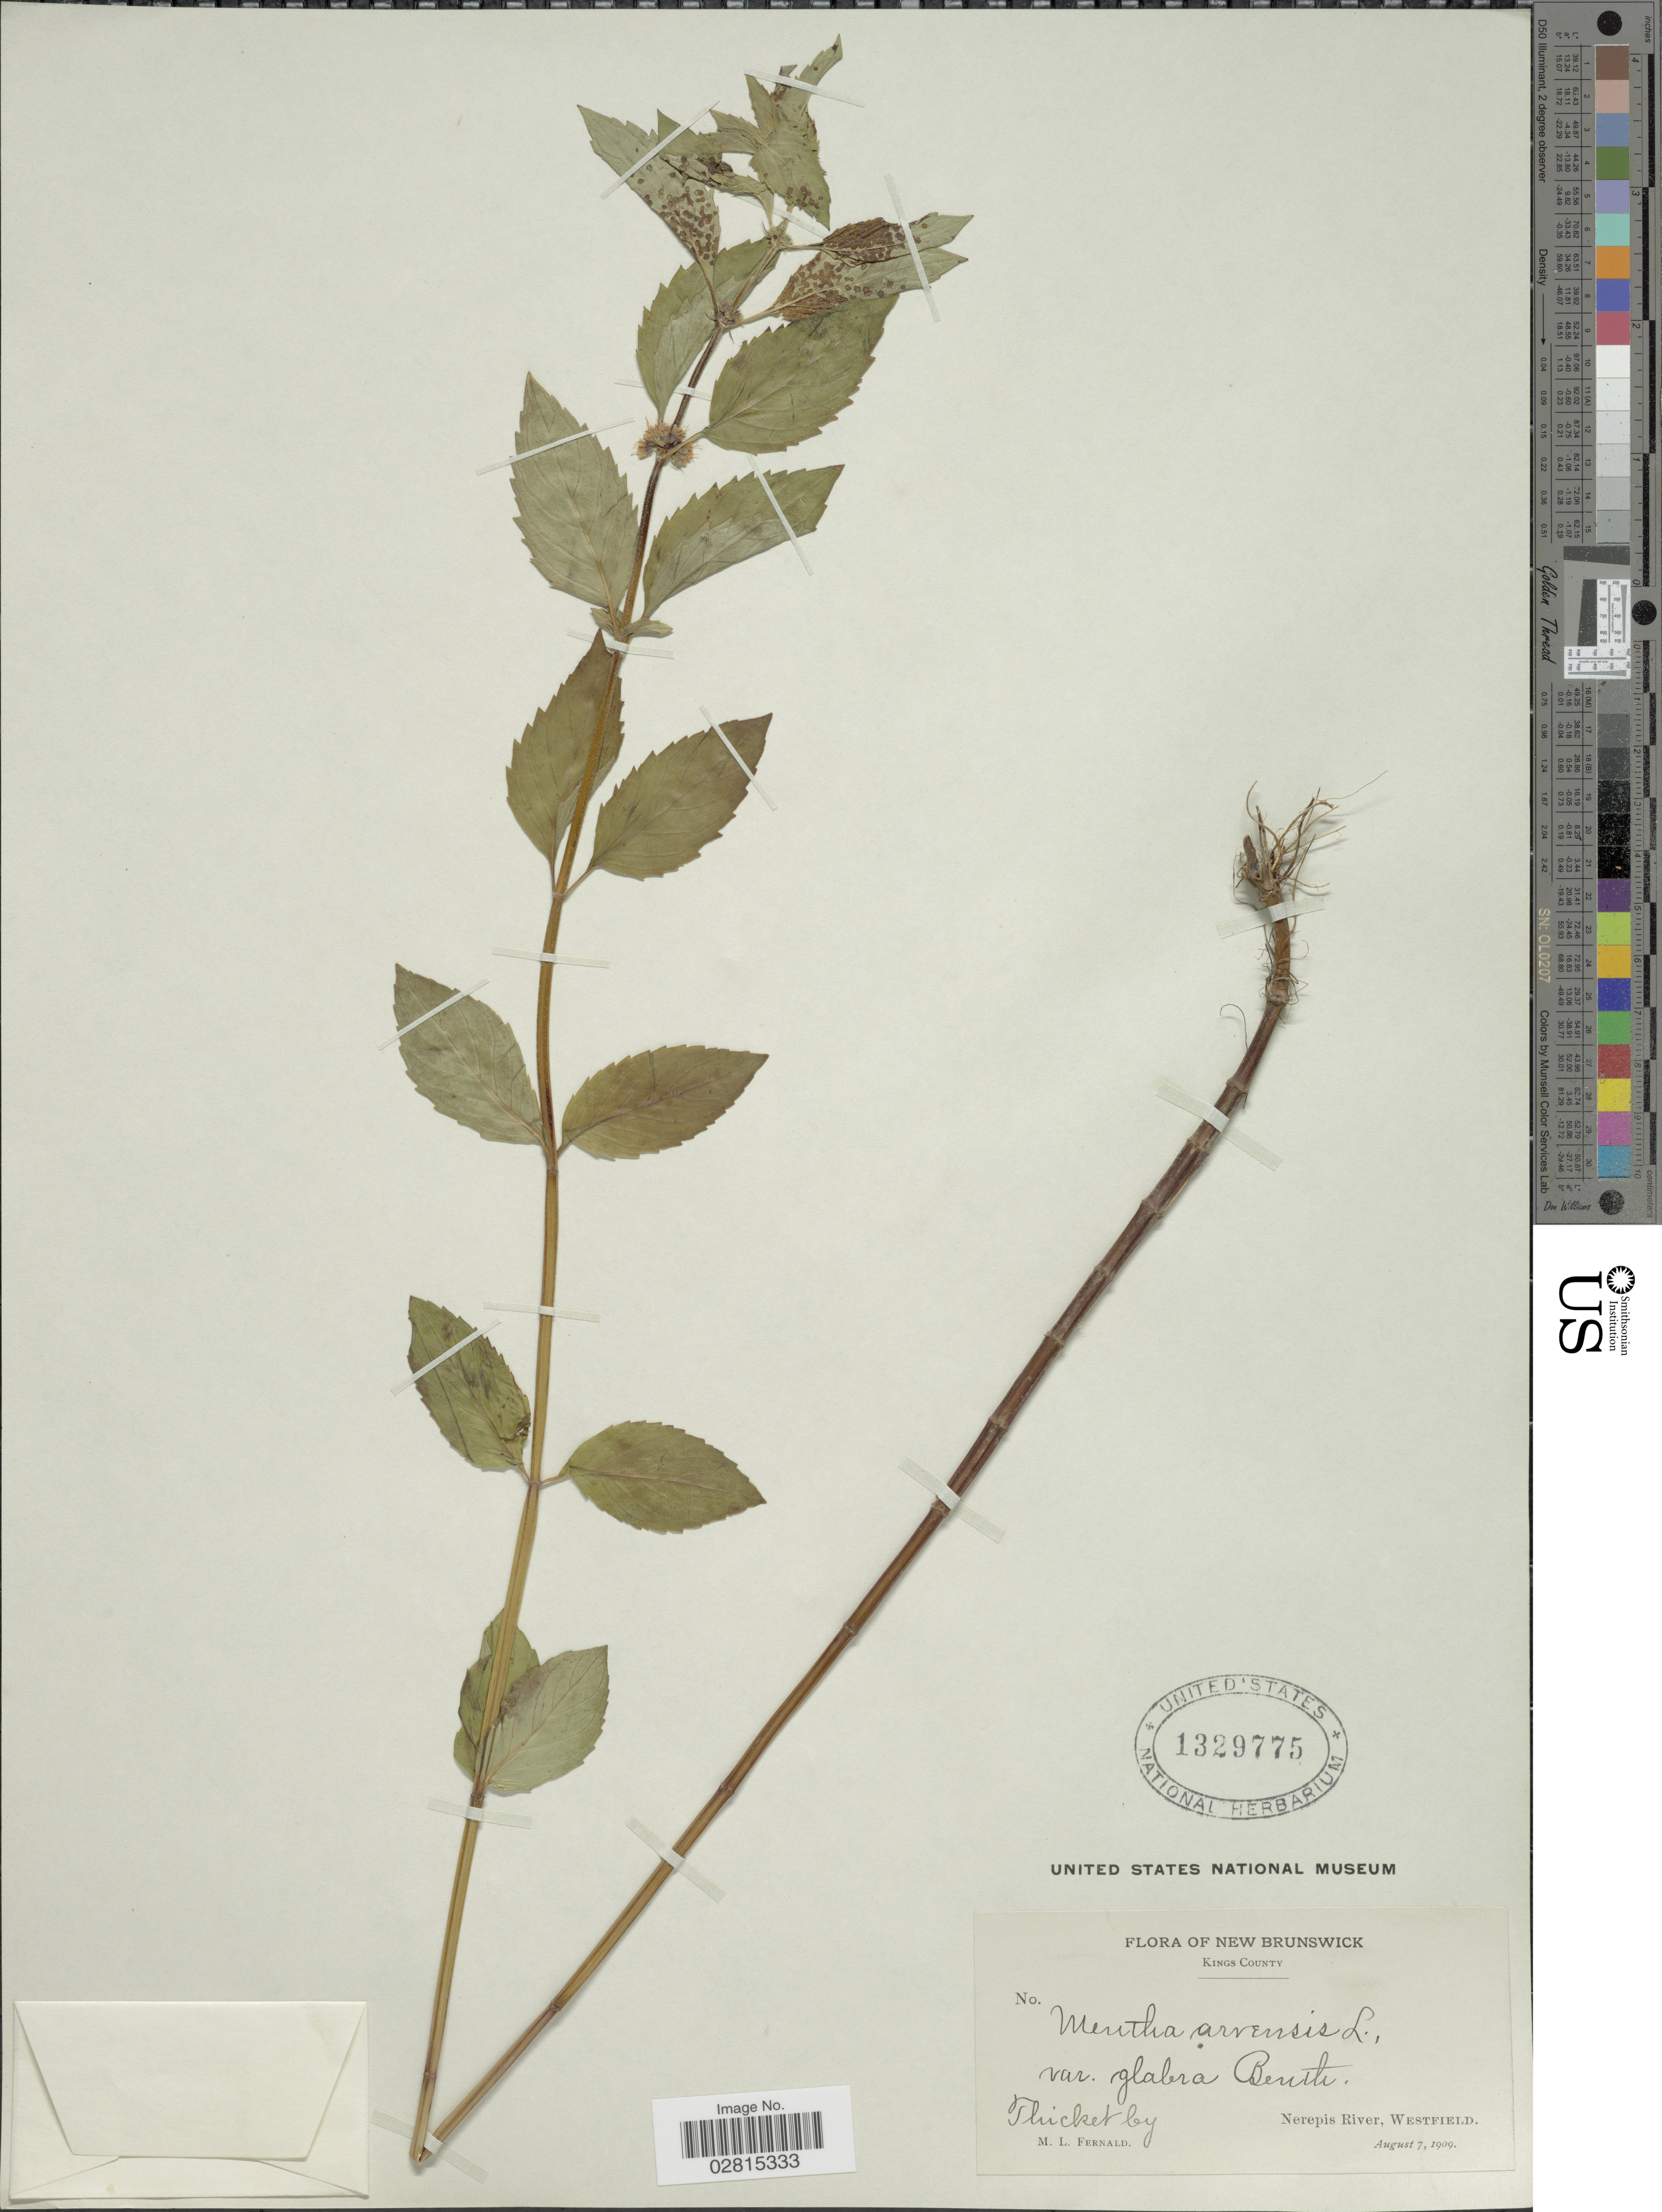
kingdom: Plantae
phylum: Tracheophyta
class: Magnoliopsida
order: Lamiales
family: Lamiaceae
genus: Mentha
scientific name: Mentha canadensis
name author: L.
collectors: M. L. Fernald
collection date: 1909-08-07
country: Canada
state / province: New Brunswick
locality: Kings County. Nerepis River, Westfield.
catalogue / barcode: US 1329775